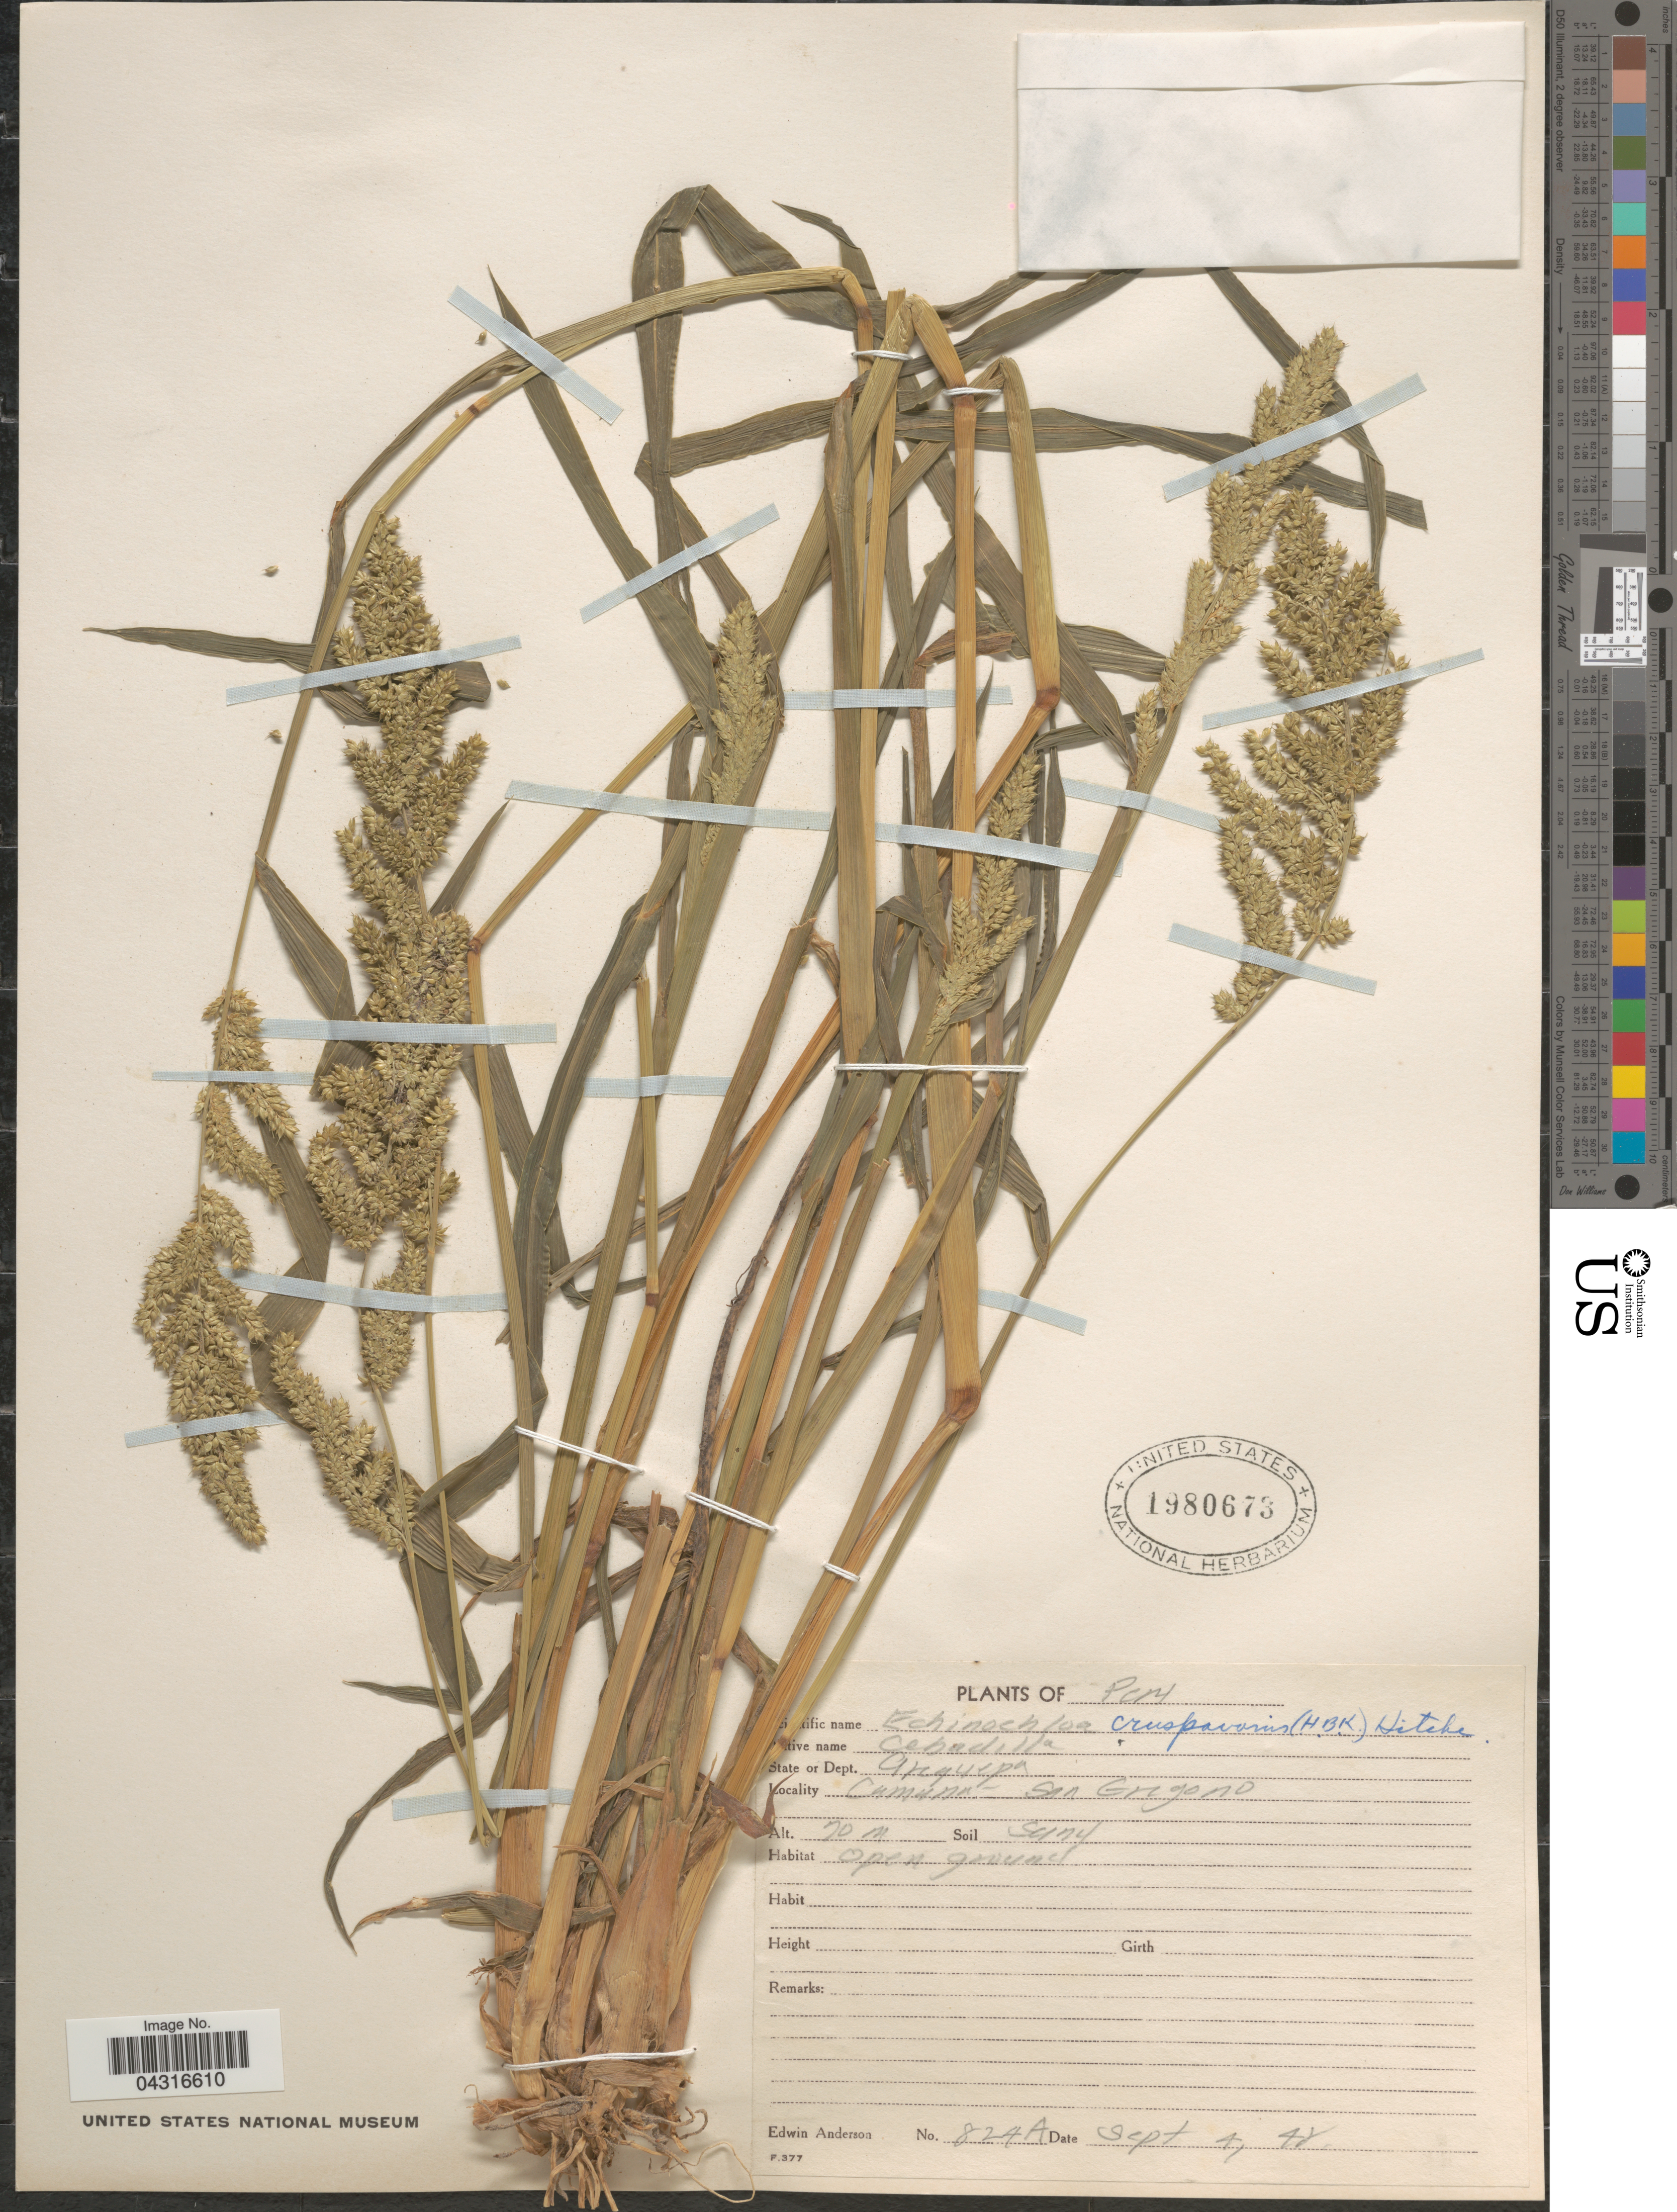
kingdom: Plantae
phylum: Tracheophyta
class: Liliopsida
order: Poales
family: Poaceae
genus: Echinochloa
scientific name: Echinochloa crus-pavonis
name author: (Kunth) Schult.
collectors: E. Anderson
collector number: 824A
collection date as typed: Transcribed d/m/y: 4/9/48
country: Peru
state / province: Arequipa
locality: Comuna San Gregorio.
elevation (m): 20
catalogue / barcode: US 1980673